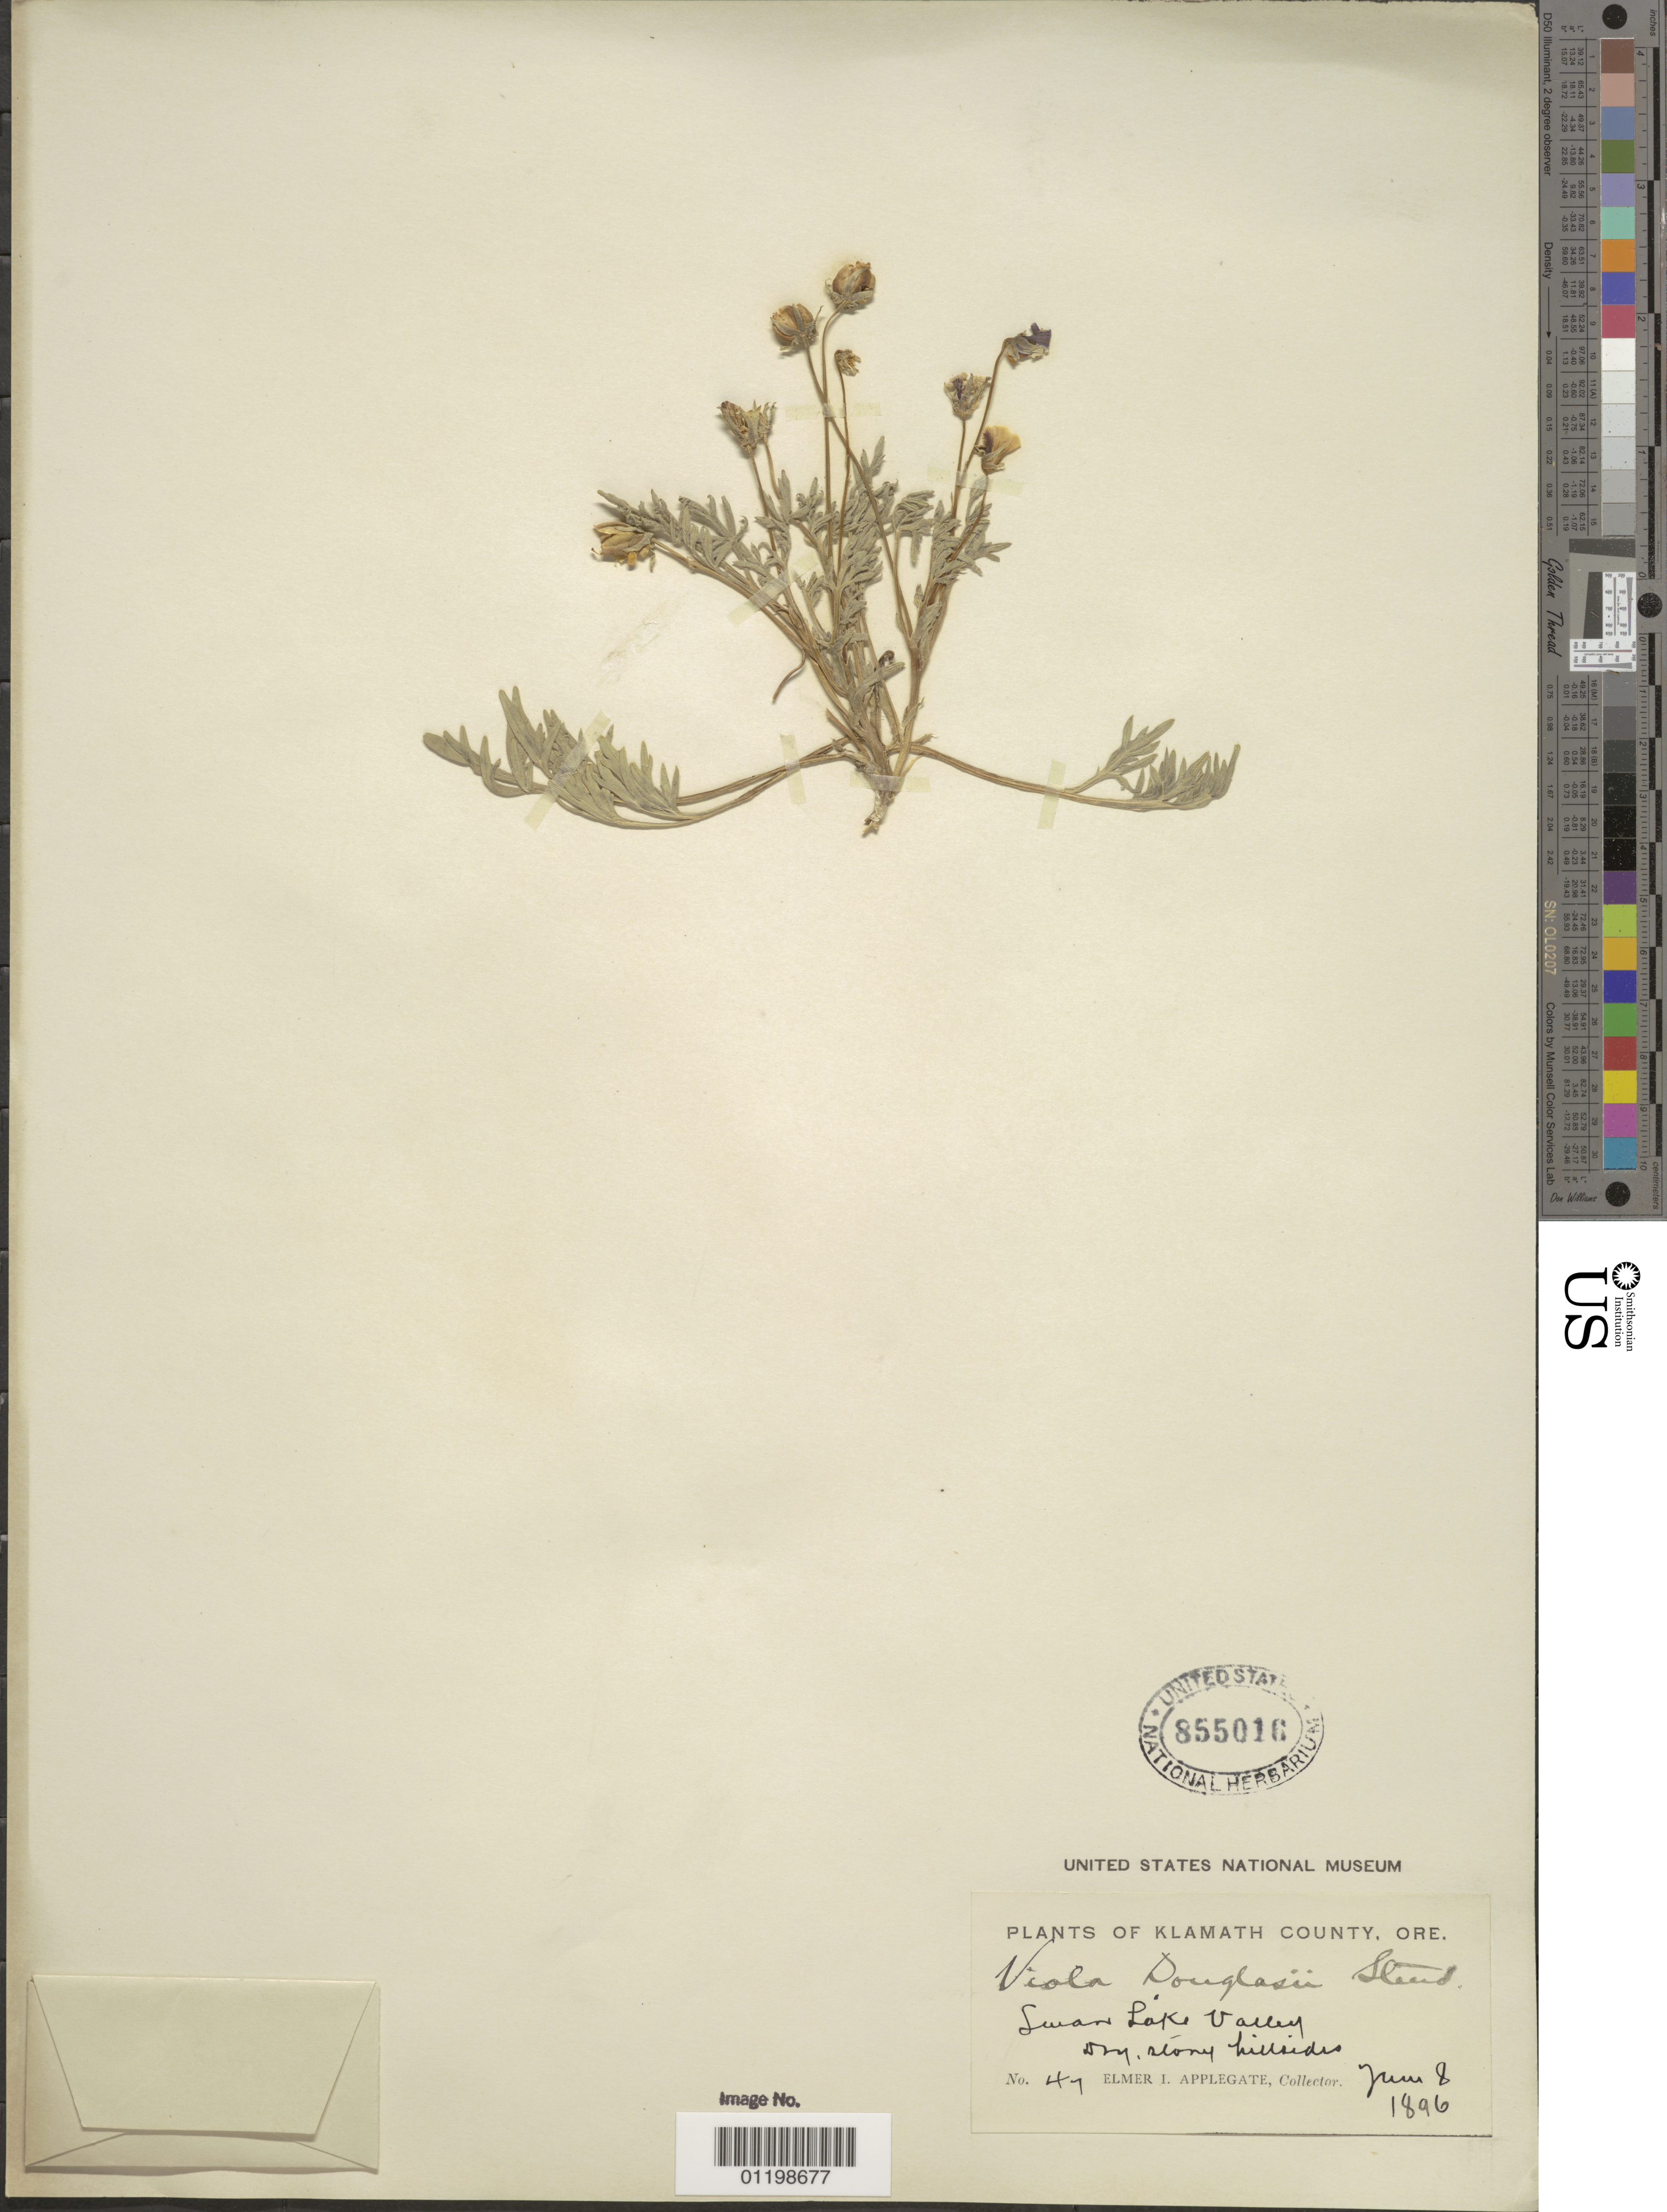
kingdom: Plantae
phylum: Tracheophyta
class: Magnoliopsida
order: Malpighiales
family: Violaceae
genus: Viola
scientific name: Viola douglasii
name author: Steud.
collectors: E. I. Applegate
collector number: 47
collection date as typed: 08 Jun 1896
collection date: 1896-06-08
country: United States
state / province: Oregon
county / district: Klamath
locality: Swan Lake Valley.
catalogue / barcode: US 855016